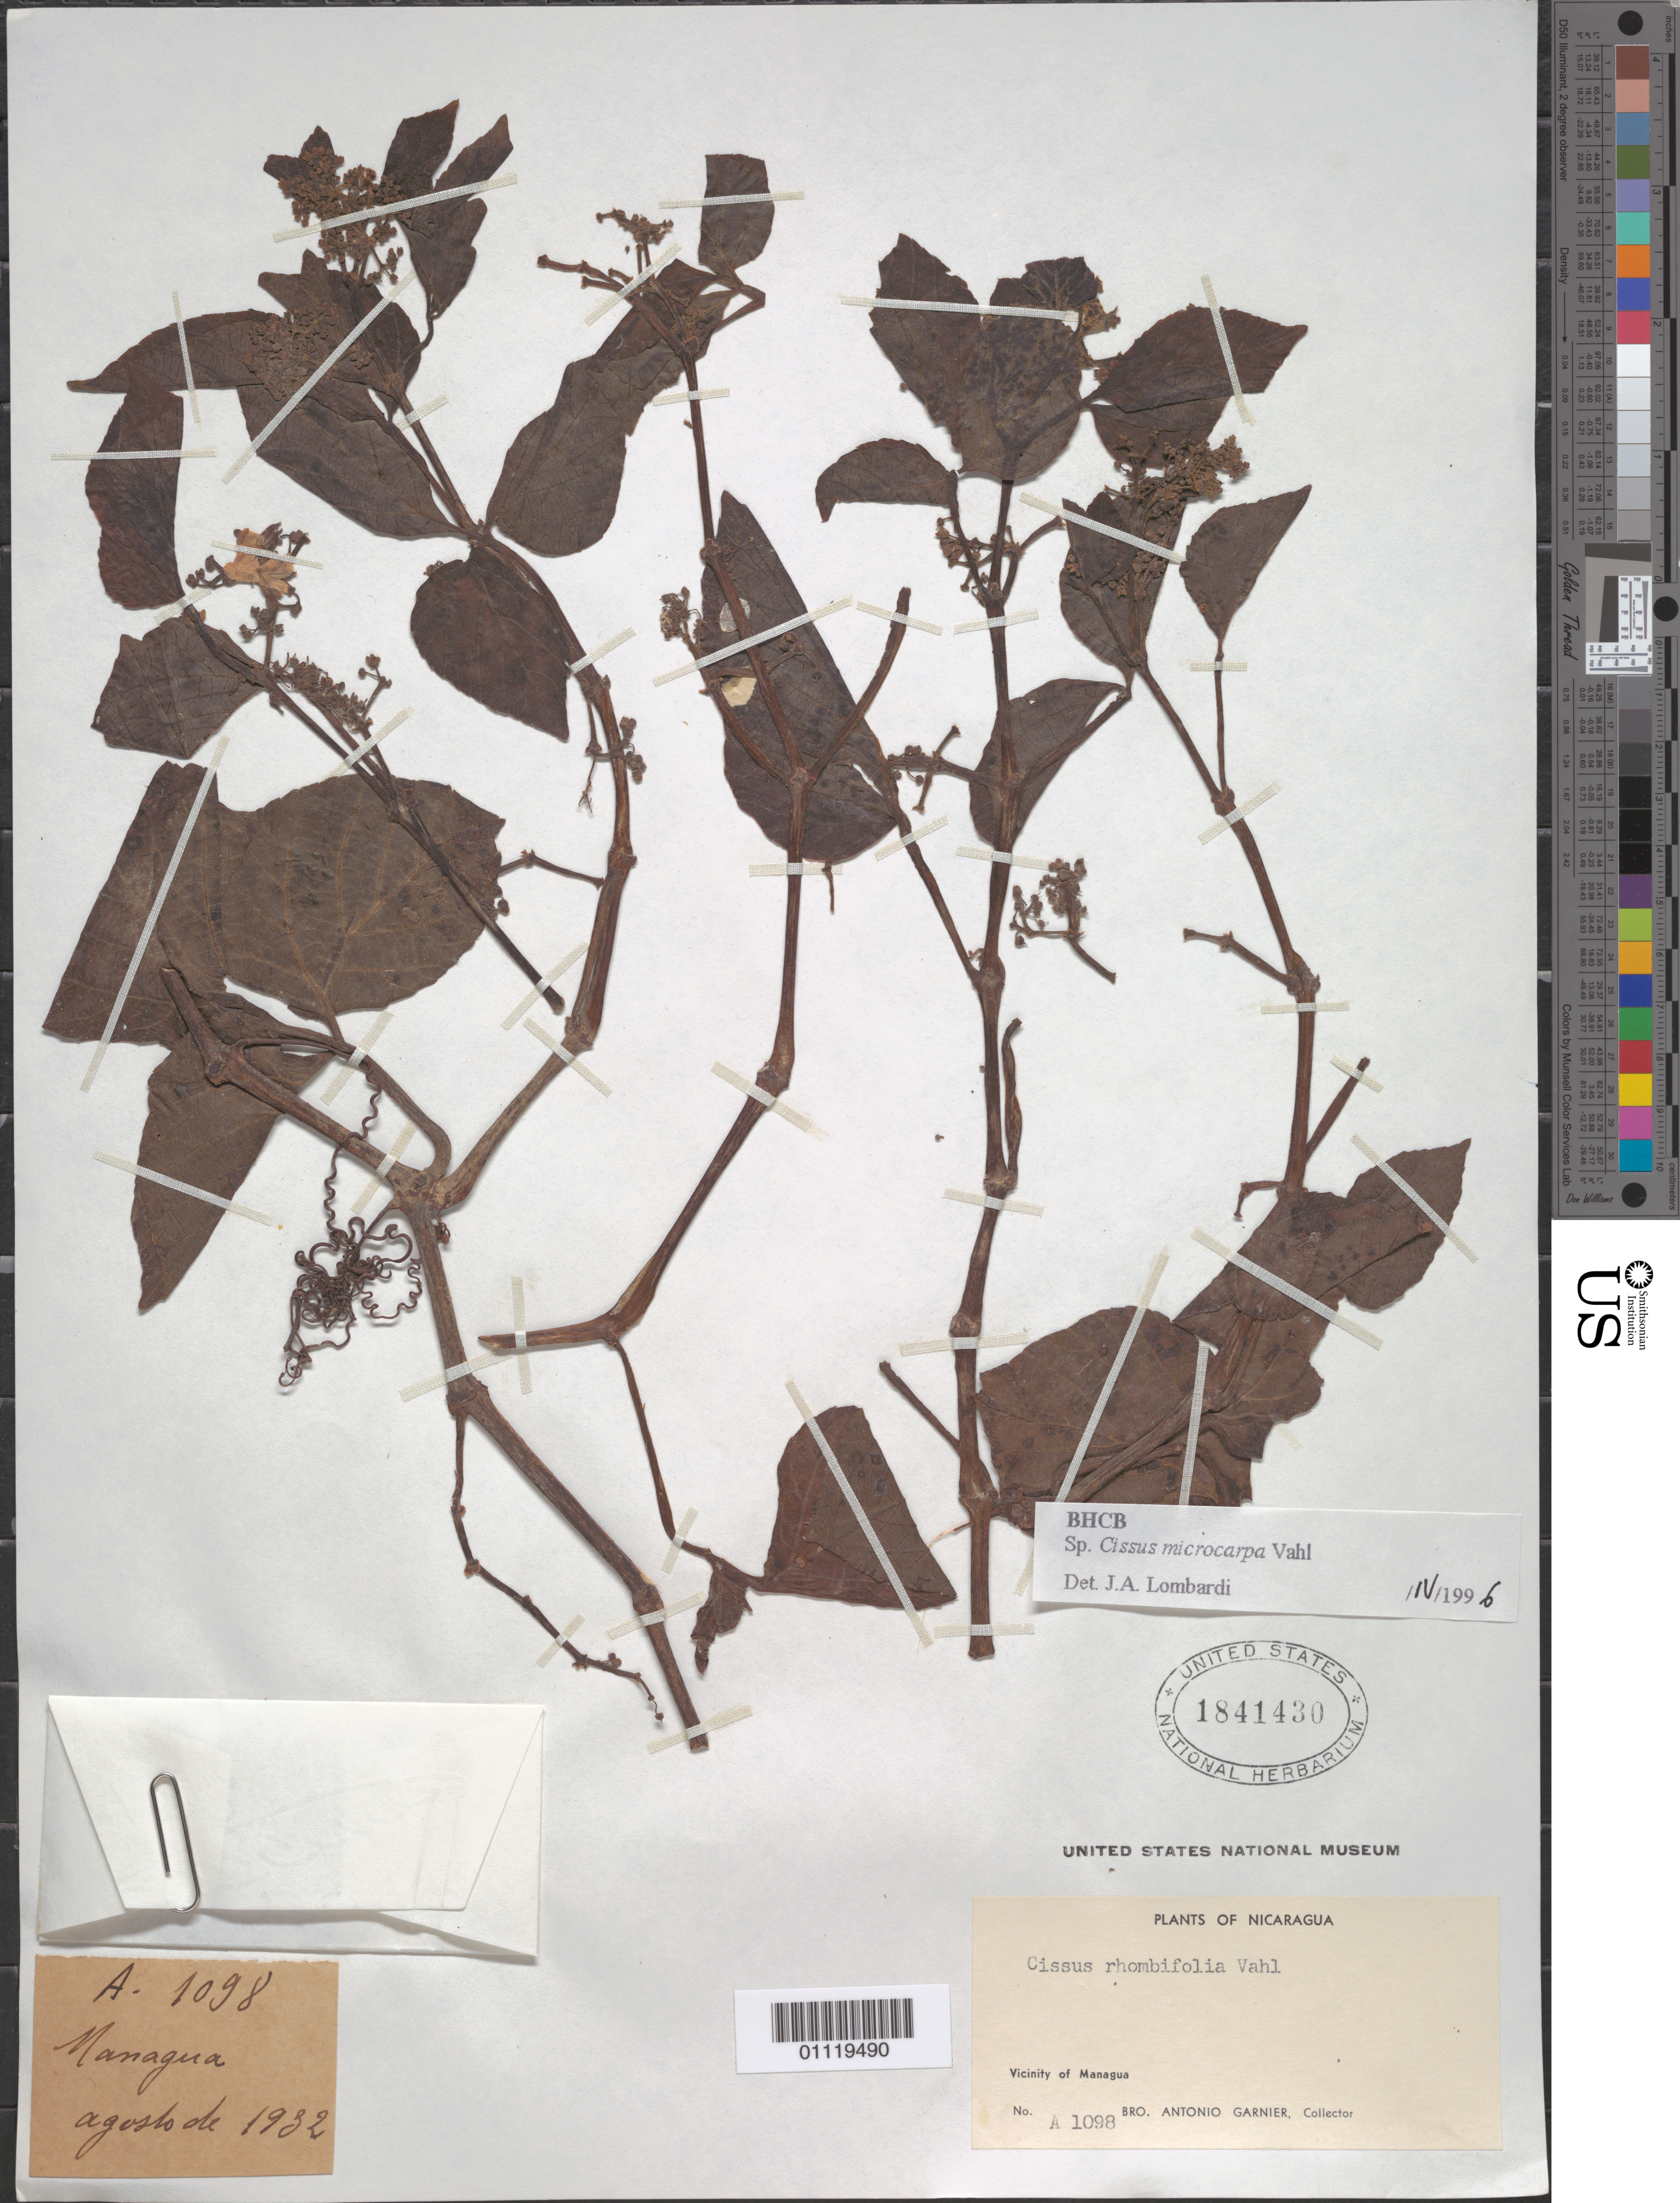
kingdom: Plantae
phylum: Tracheophyta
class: Magnoliopsida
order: Vitales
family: Vitaceae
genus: Cissus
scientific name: Cissus microcarpa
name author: Vahl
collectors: Bro. A. Garnier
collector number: A 1098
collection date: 1932-08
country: Nicaragua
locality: Vicinity of Managua.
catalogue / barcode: US 1841430